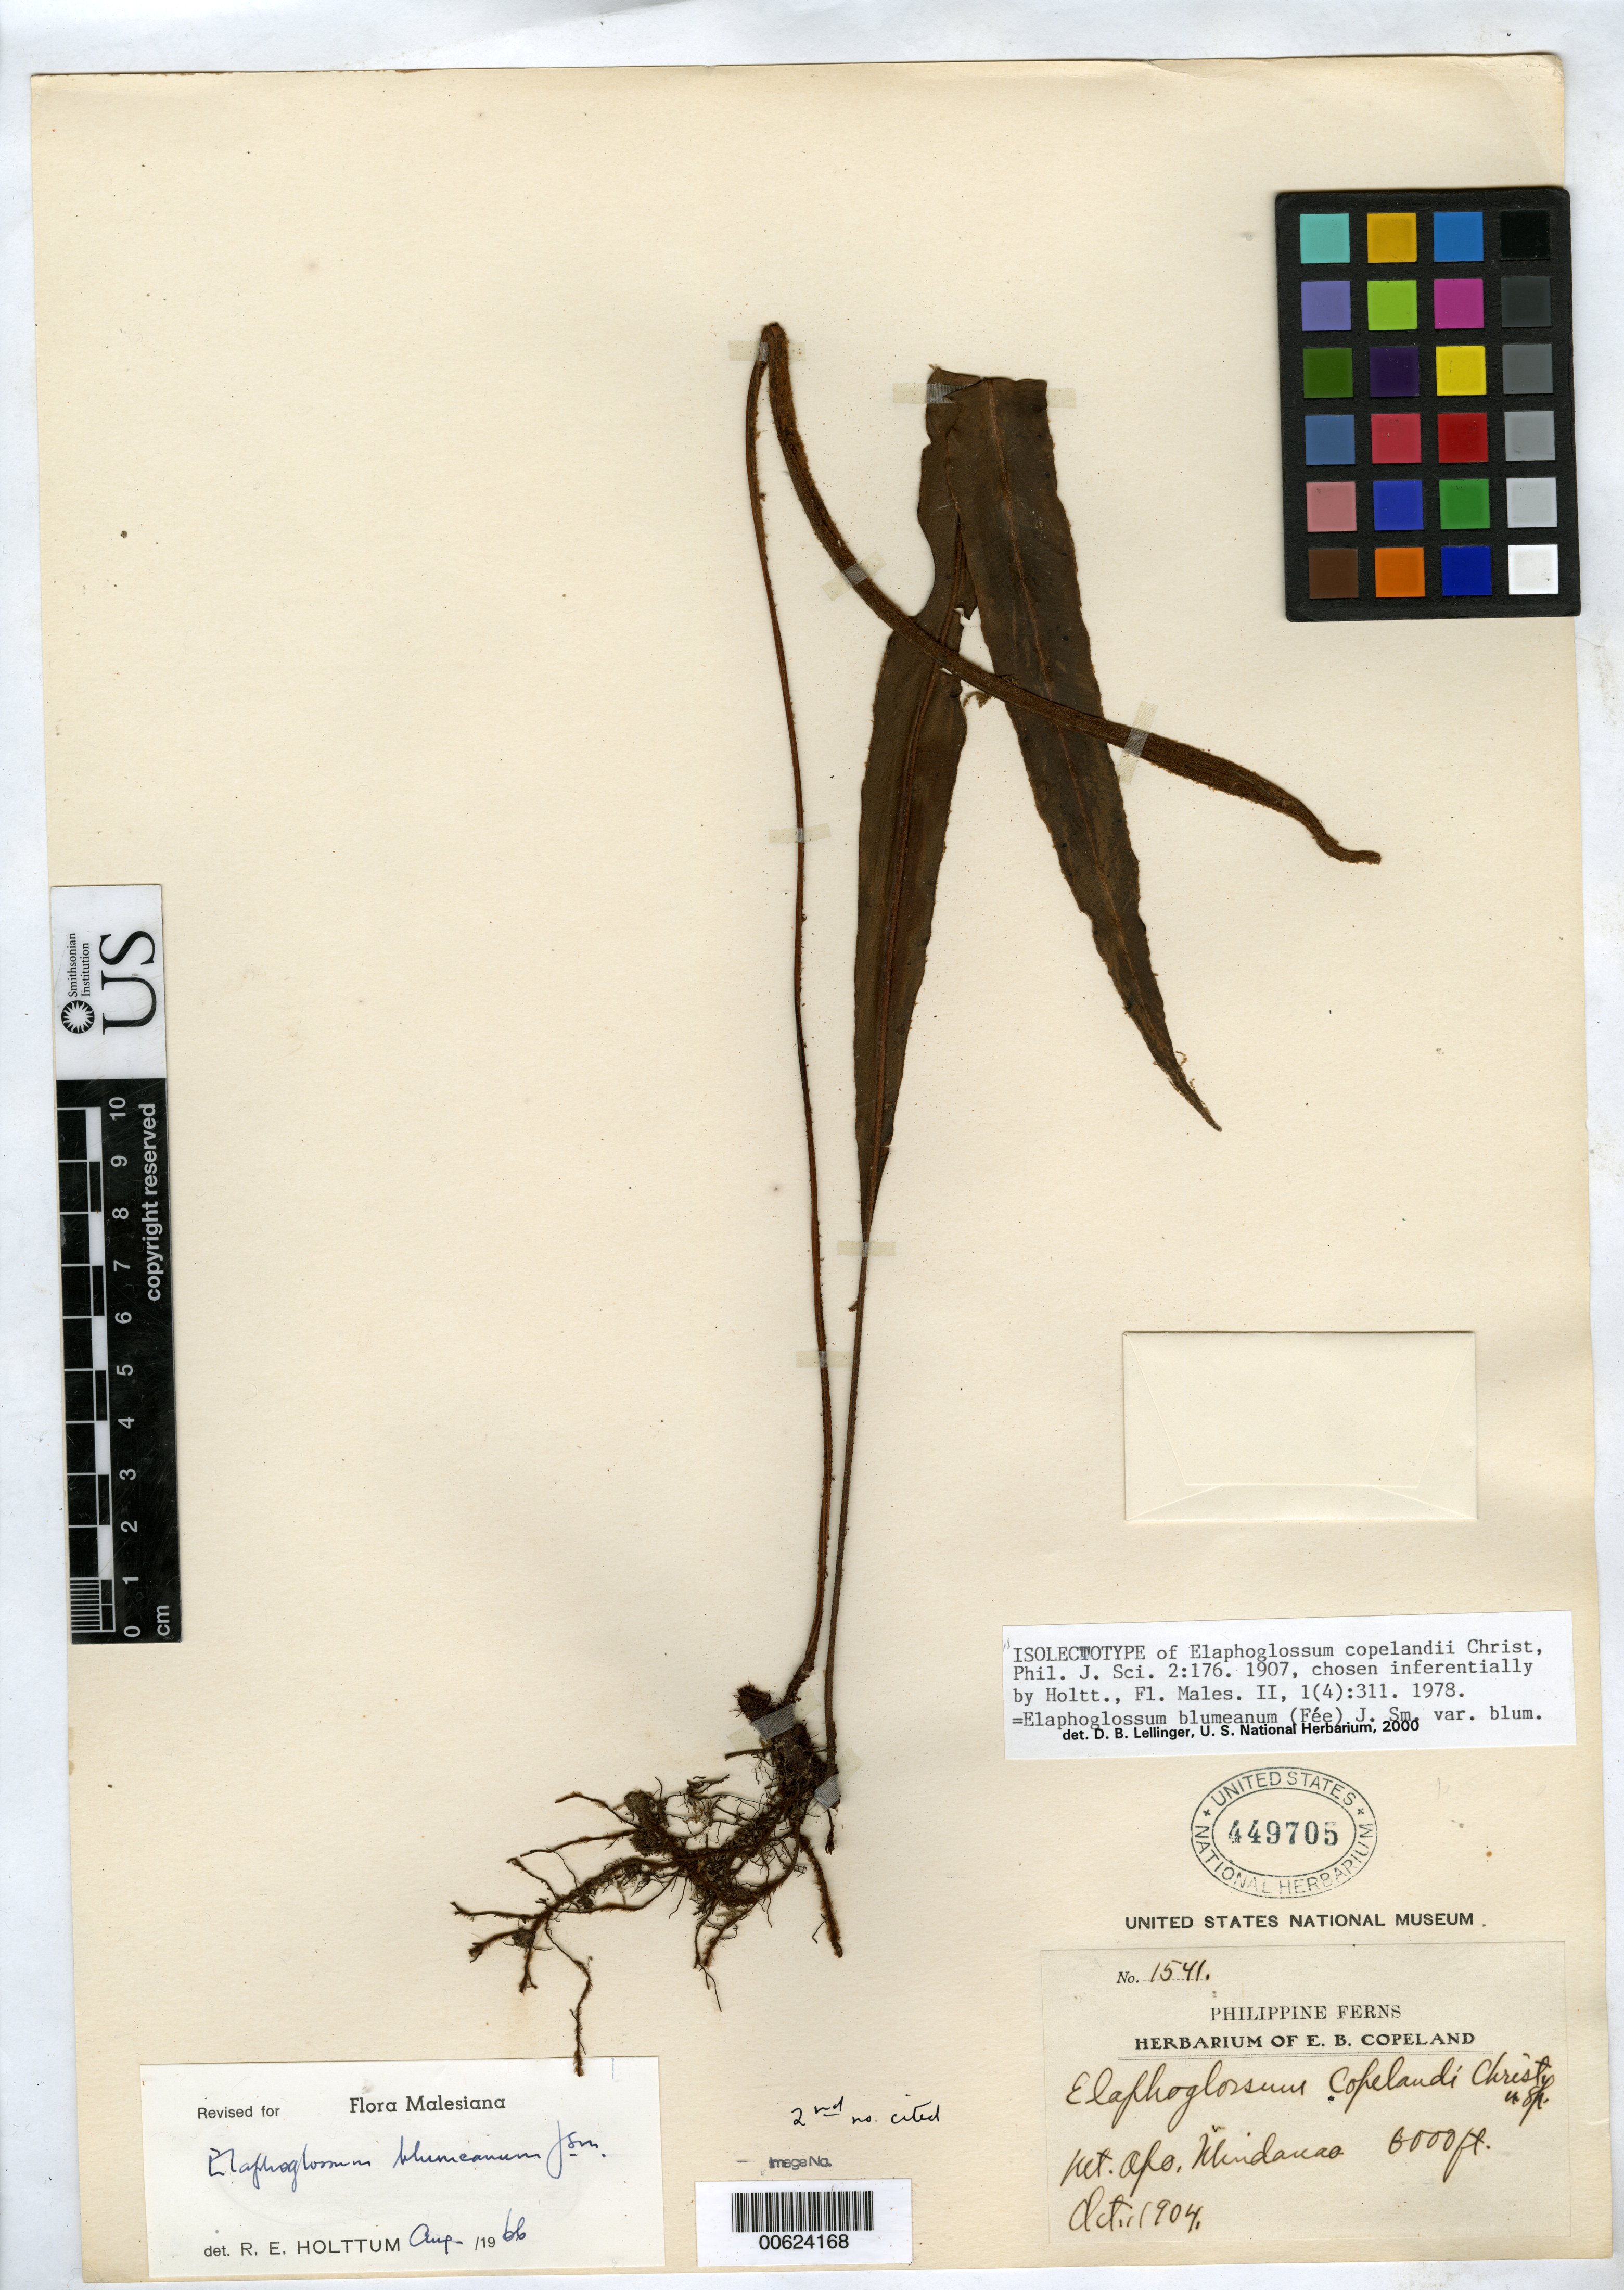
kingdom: Plantae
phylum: Tracheophyta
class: Polypodiopsida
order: Polypodiales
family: Dryopteridaceae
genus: Elaphoglossum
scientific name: Elaphoglossum copelandii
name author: Christ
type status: Isolectotype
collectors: E. B. Copeland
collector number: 1541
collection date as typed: Oct 1904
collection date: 1904-10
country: Philippines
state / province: Davao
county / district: Davao del Sur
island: Mindanao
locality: Mt. Apo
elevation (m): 1829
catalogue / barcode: US 449705